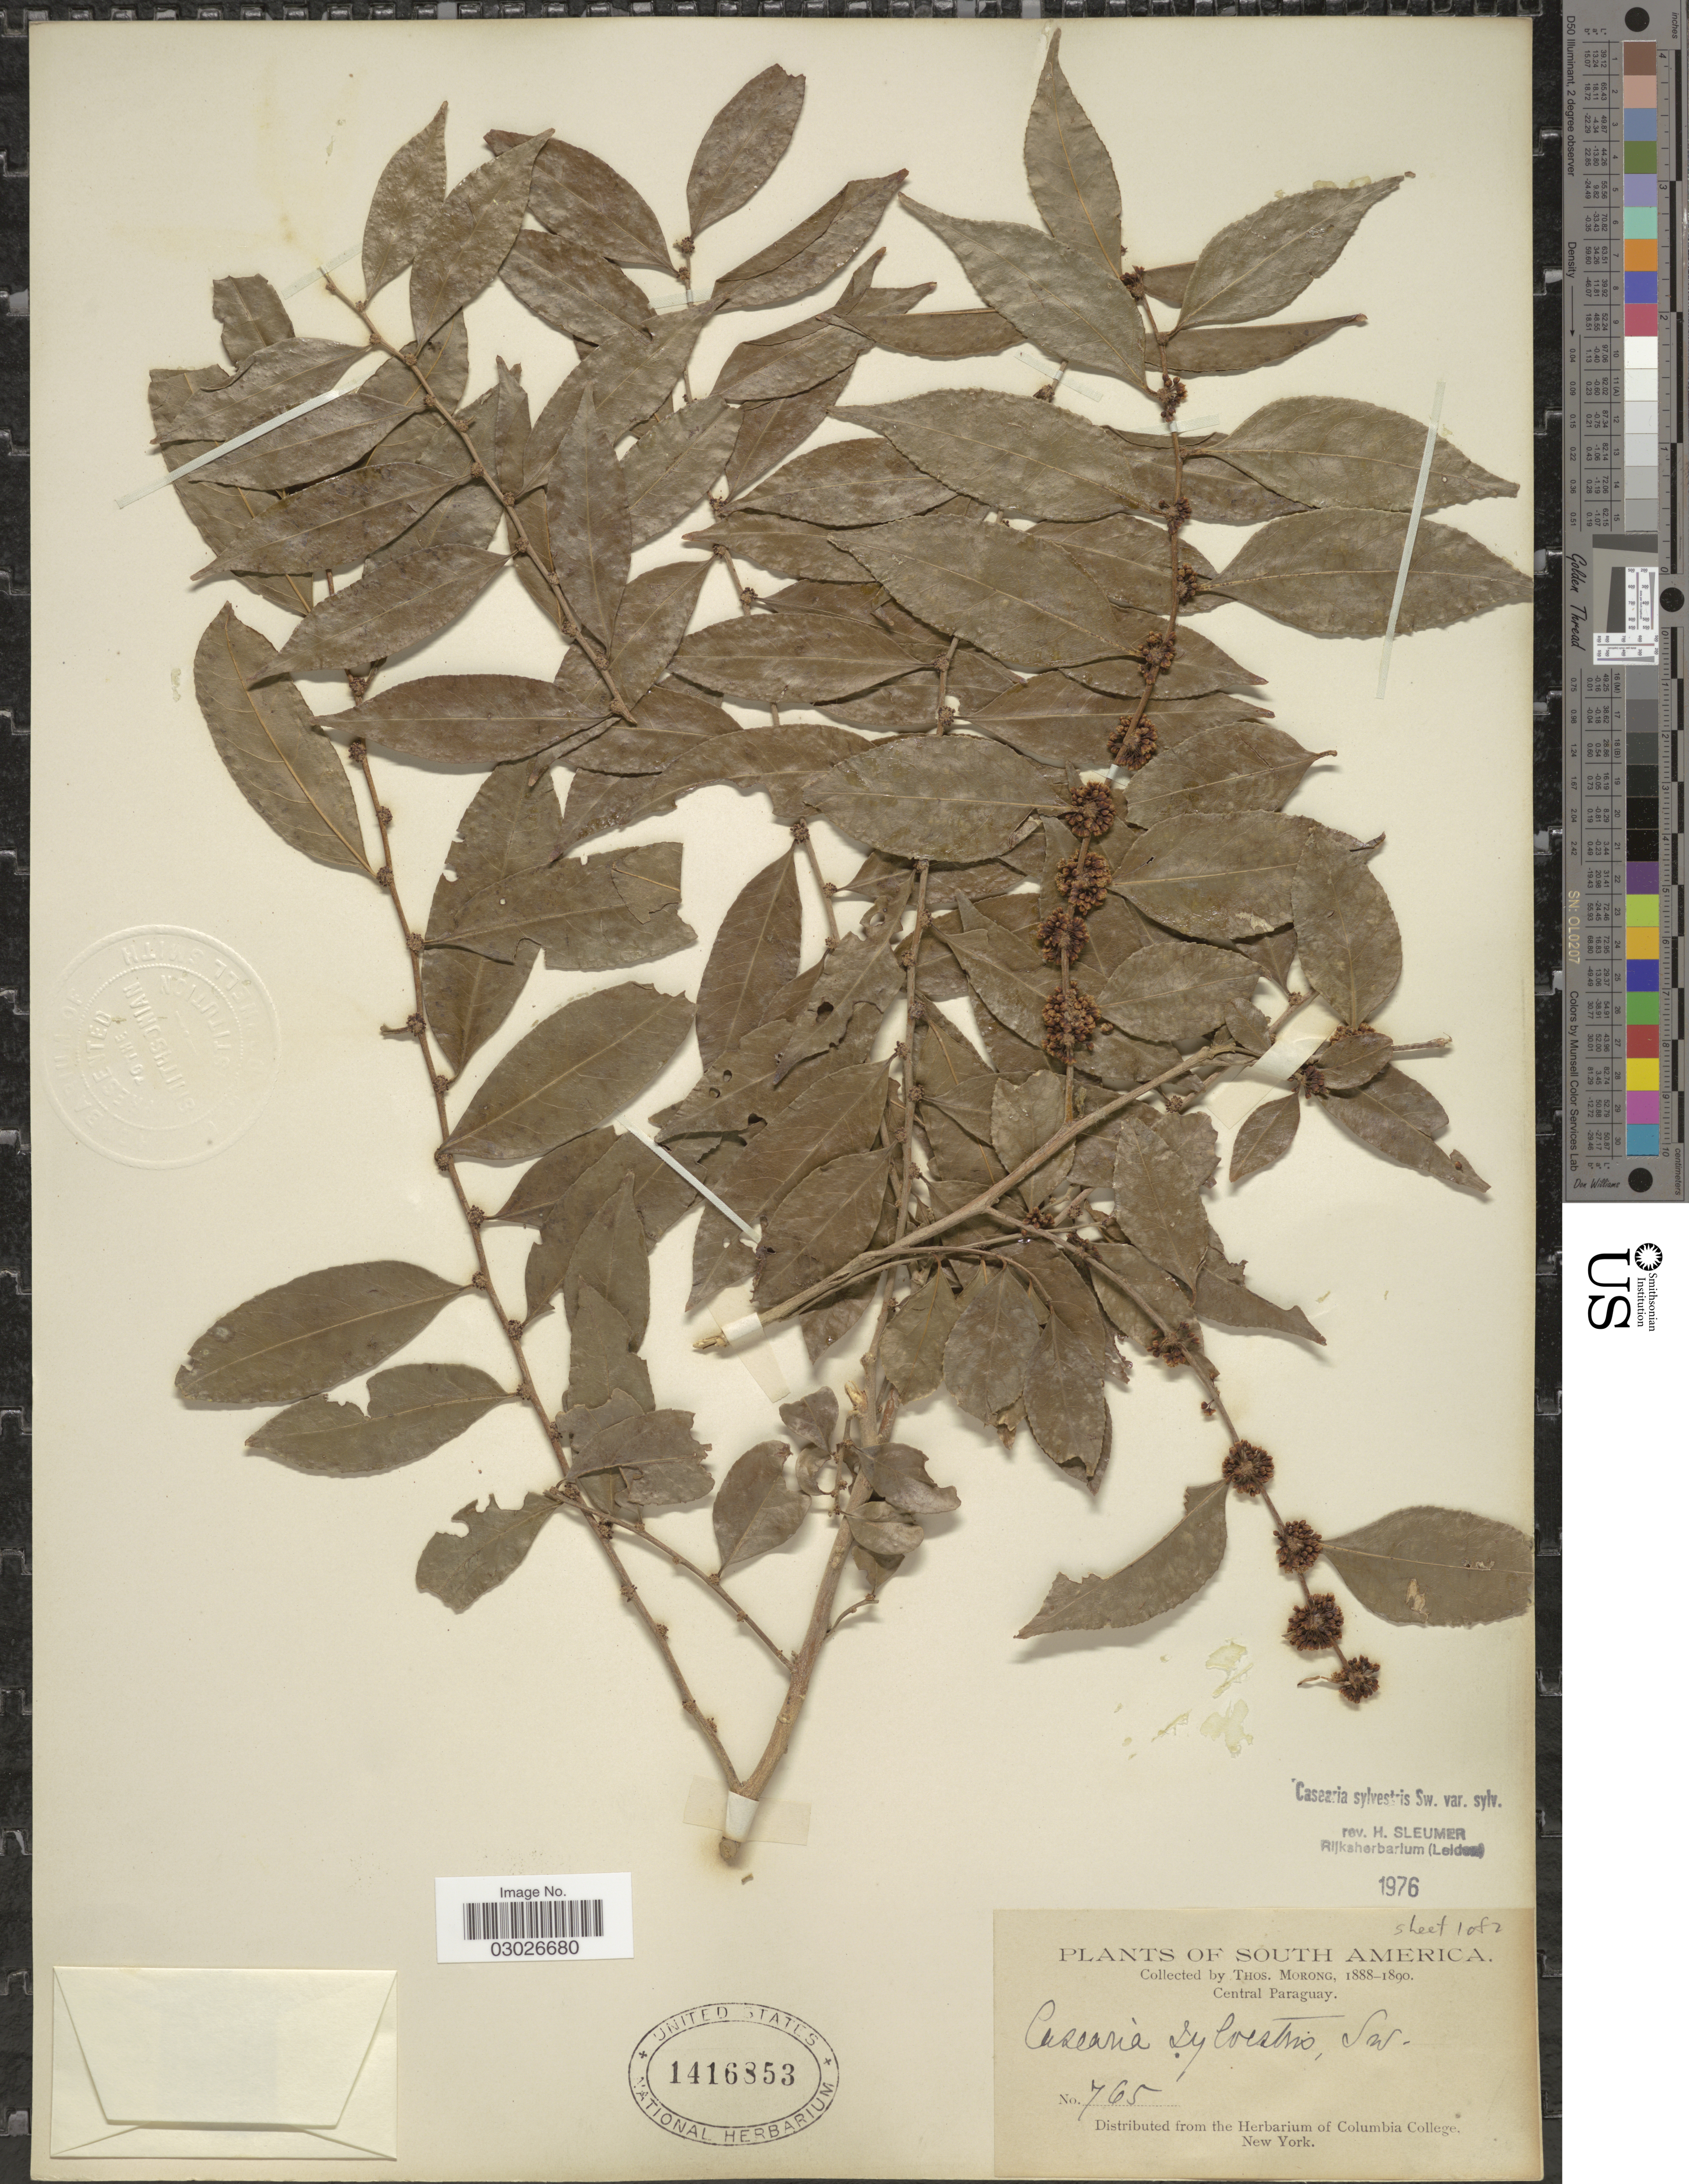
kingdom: Plantae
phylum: Tracheophyta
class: Magnoliopsida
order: Malpighiales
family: Salicaceae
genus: Casearia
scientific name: Casearia sylvestris var. sylvestris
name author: Sw.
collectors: ex herb. T. Morong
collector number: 765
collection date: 1888/1890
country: Paraguay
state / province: Central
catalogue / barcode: US 1416853